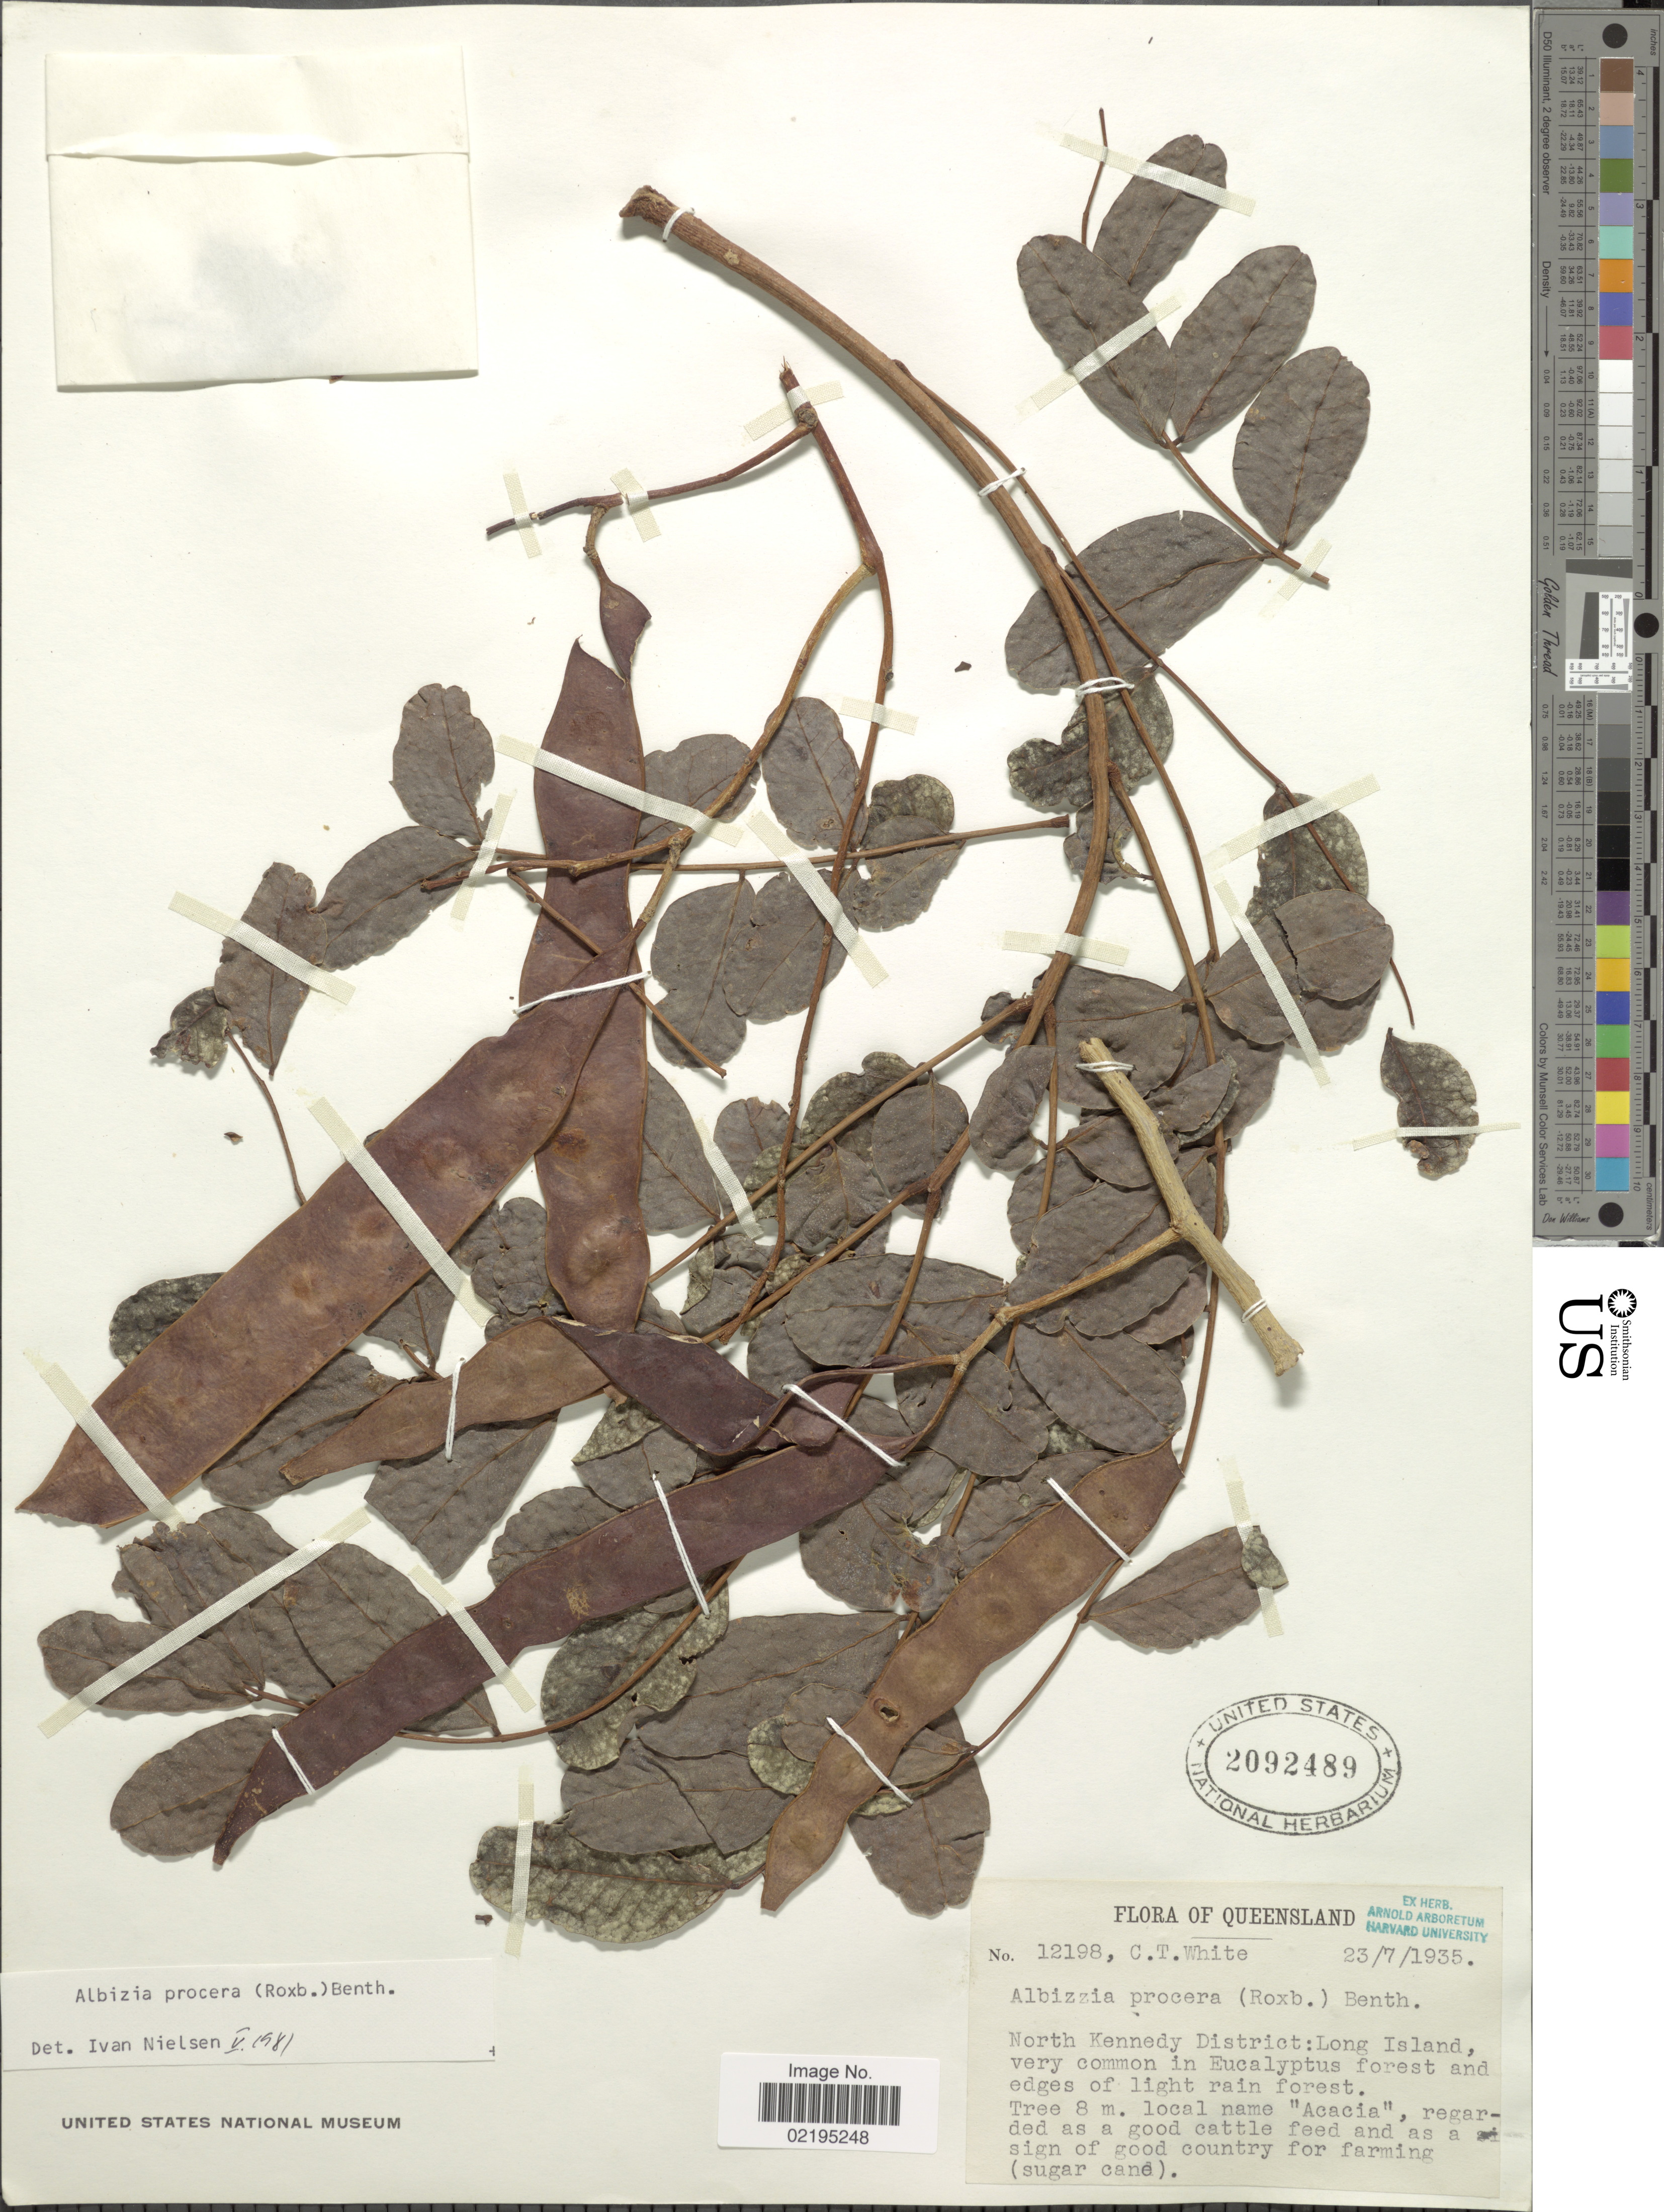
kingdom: Plantae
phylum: Tracheophyta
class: Magnoliopsida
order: Fabales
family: Fabaceae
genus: Albizia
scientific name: Albizia procera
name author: (Roxb.) Benth.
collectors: C. T. White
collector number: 12198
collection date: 1935-07-23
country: Australia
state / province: Queensland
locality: North Kennedy District: Long Island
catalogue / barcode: US 2092489